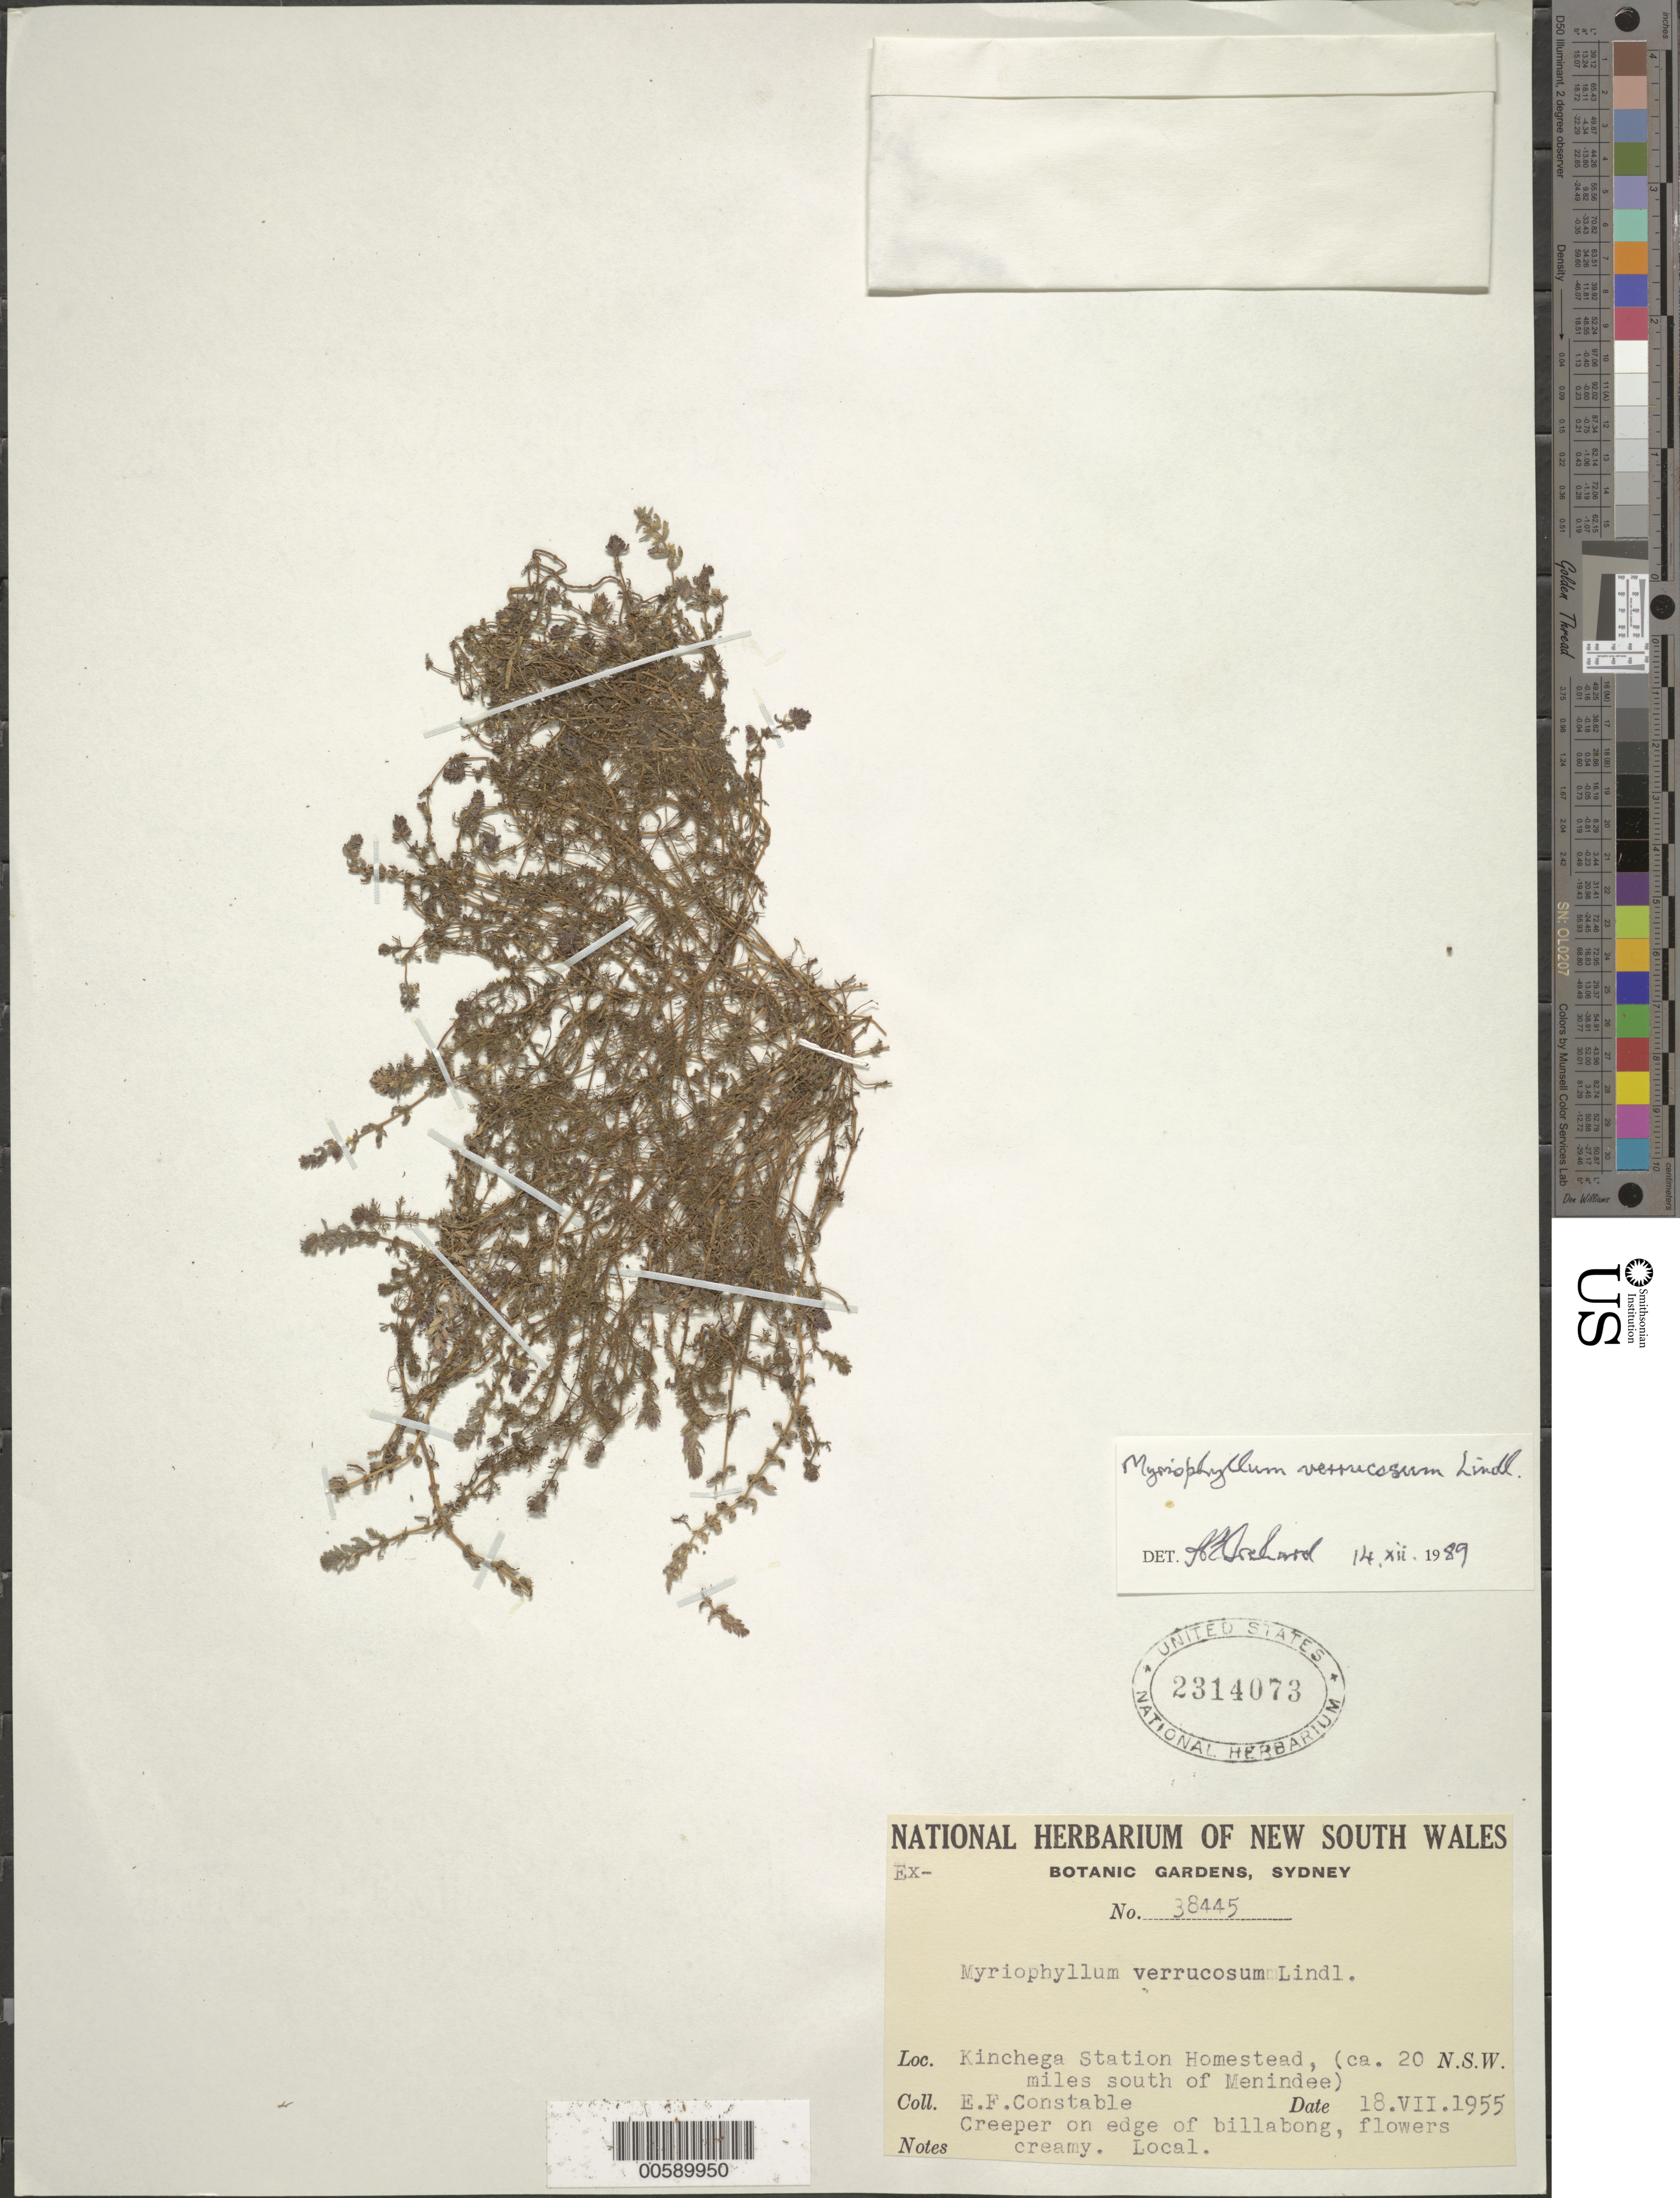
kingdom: Plantae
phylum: Tracheophyta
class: Magnoliopsida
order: Saxifragales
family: Haloragaceae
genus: Myriophyllum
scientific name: Myriophyllum verrucosum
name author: Lindl.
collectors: E. F. Constable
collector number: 38445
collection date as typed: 18 Jul 1955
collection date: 1955-07-18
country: Australia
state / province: New South Wales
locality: Kinchega Station Homestead, S of Menindee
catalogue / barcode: US 2314073